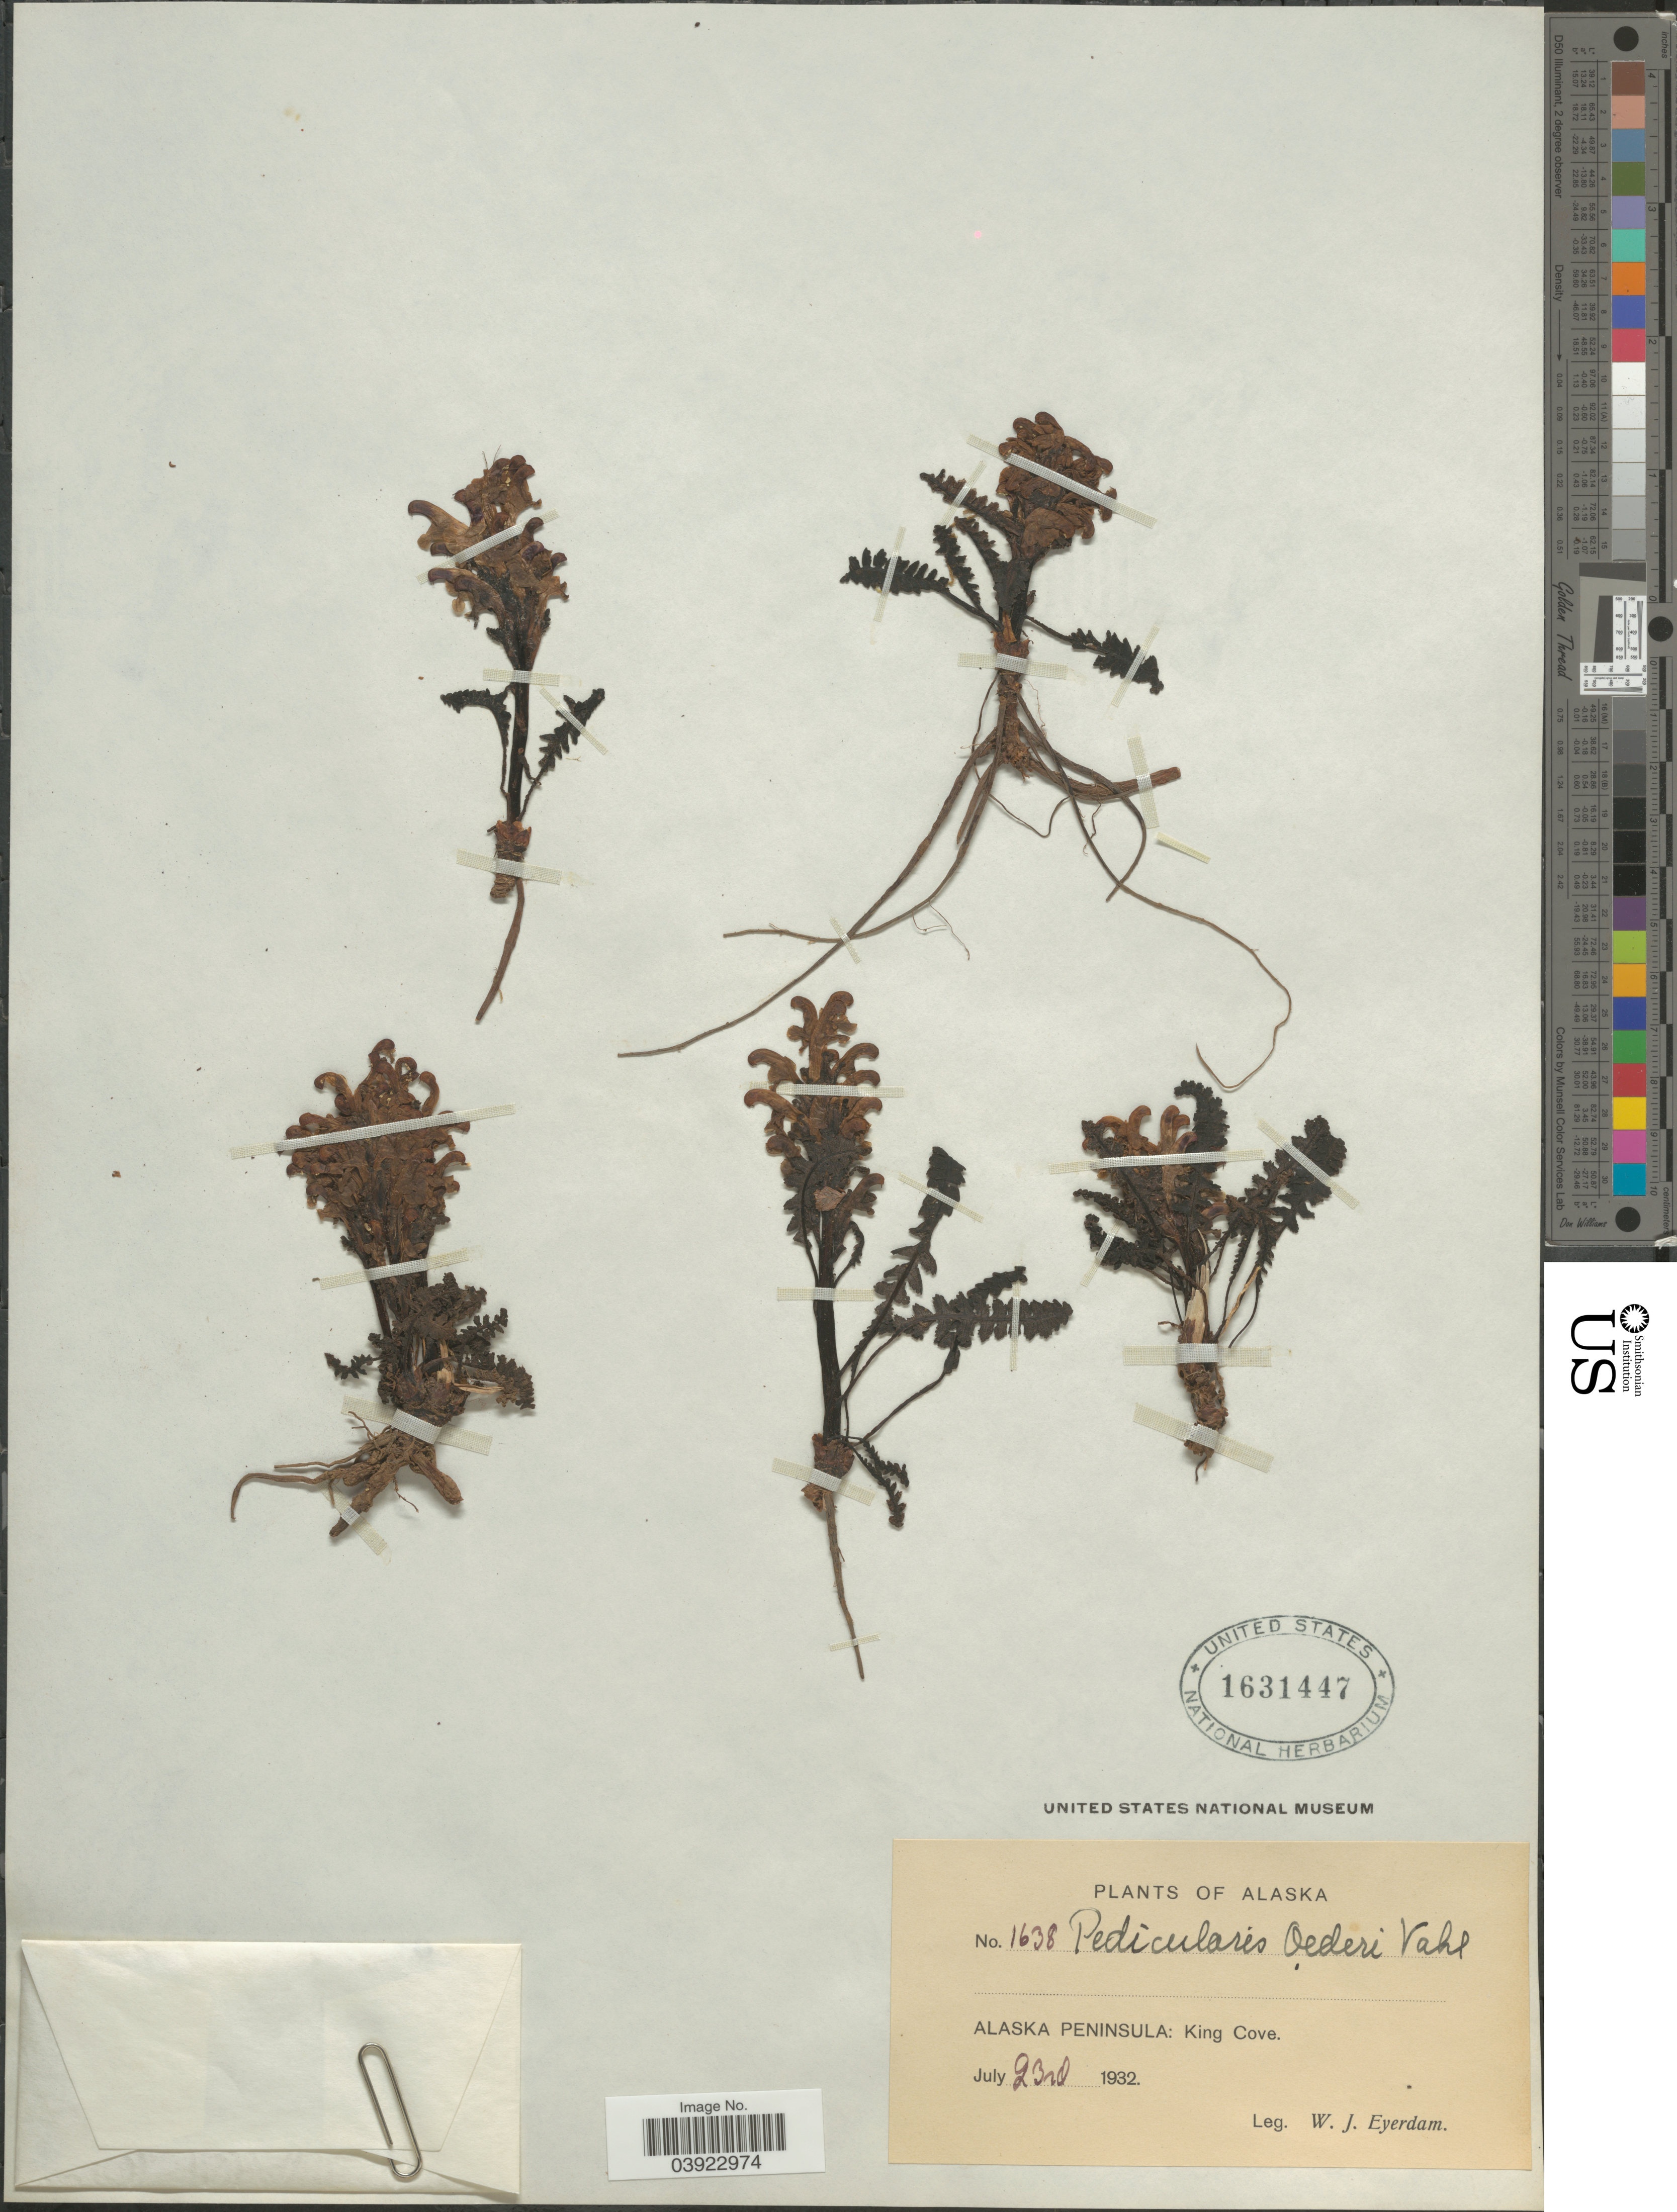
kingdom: Plantae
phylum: Tracheophyta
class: Magnoliopsida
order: Lamiales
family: Orobanchaceae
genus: Pedicularis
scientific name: Pedicularis oederi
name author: Vahl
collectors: W. J. Eyerdam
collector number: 1638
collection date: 1932-07-23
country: United States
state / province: Alaska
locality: Alaska Peninsula: King Cove.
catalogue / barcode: US 1631447